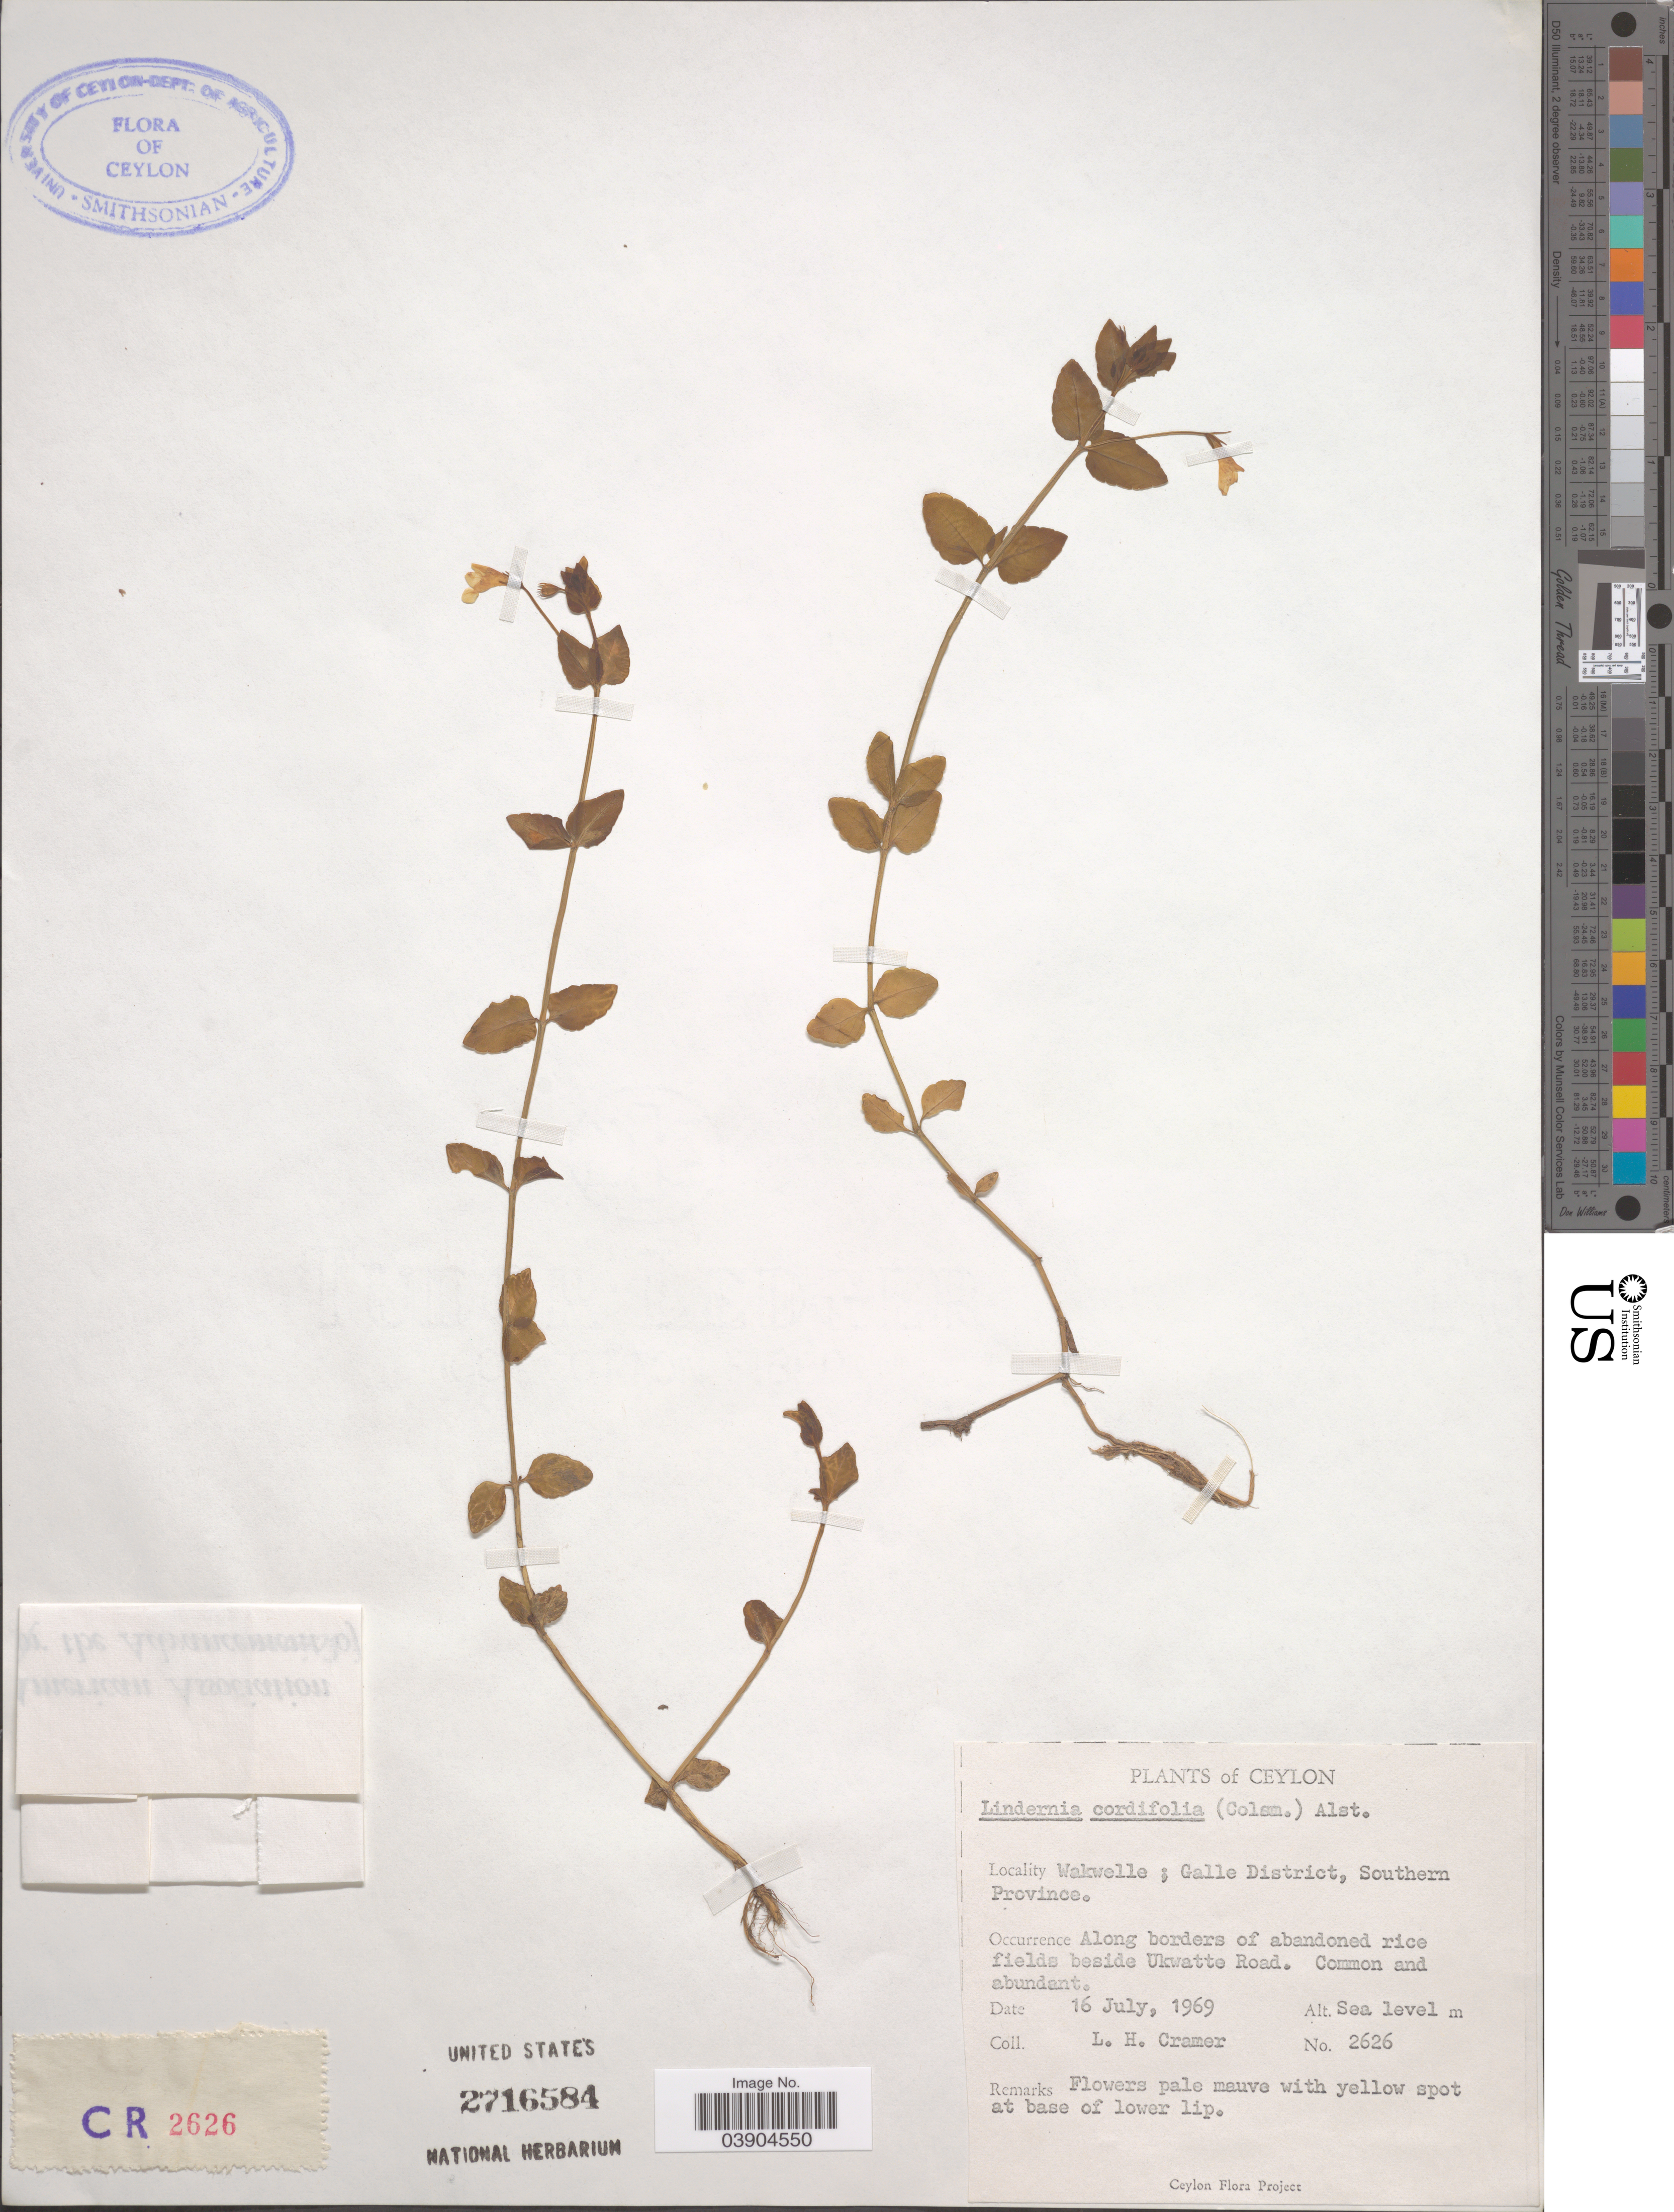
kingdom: Plantae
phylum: Tracheophyta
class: Magnoliopsida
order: Lamiales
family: Linderniaceae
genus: Lindernia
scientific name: Lindernia cordifolia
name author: (Colsm.) Merr.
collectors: L. H. Cramer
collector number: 2626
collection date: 1969-07-16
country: Sri Lanka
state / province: Southern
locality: Ceylon. Wakwelle; Galle District. Along borders of abandoned rice fields beside Ukwatte Road.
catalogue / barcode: US 2716584